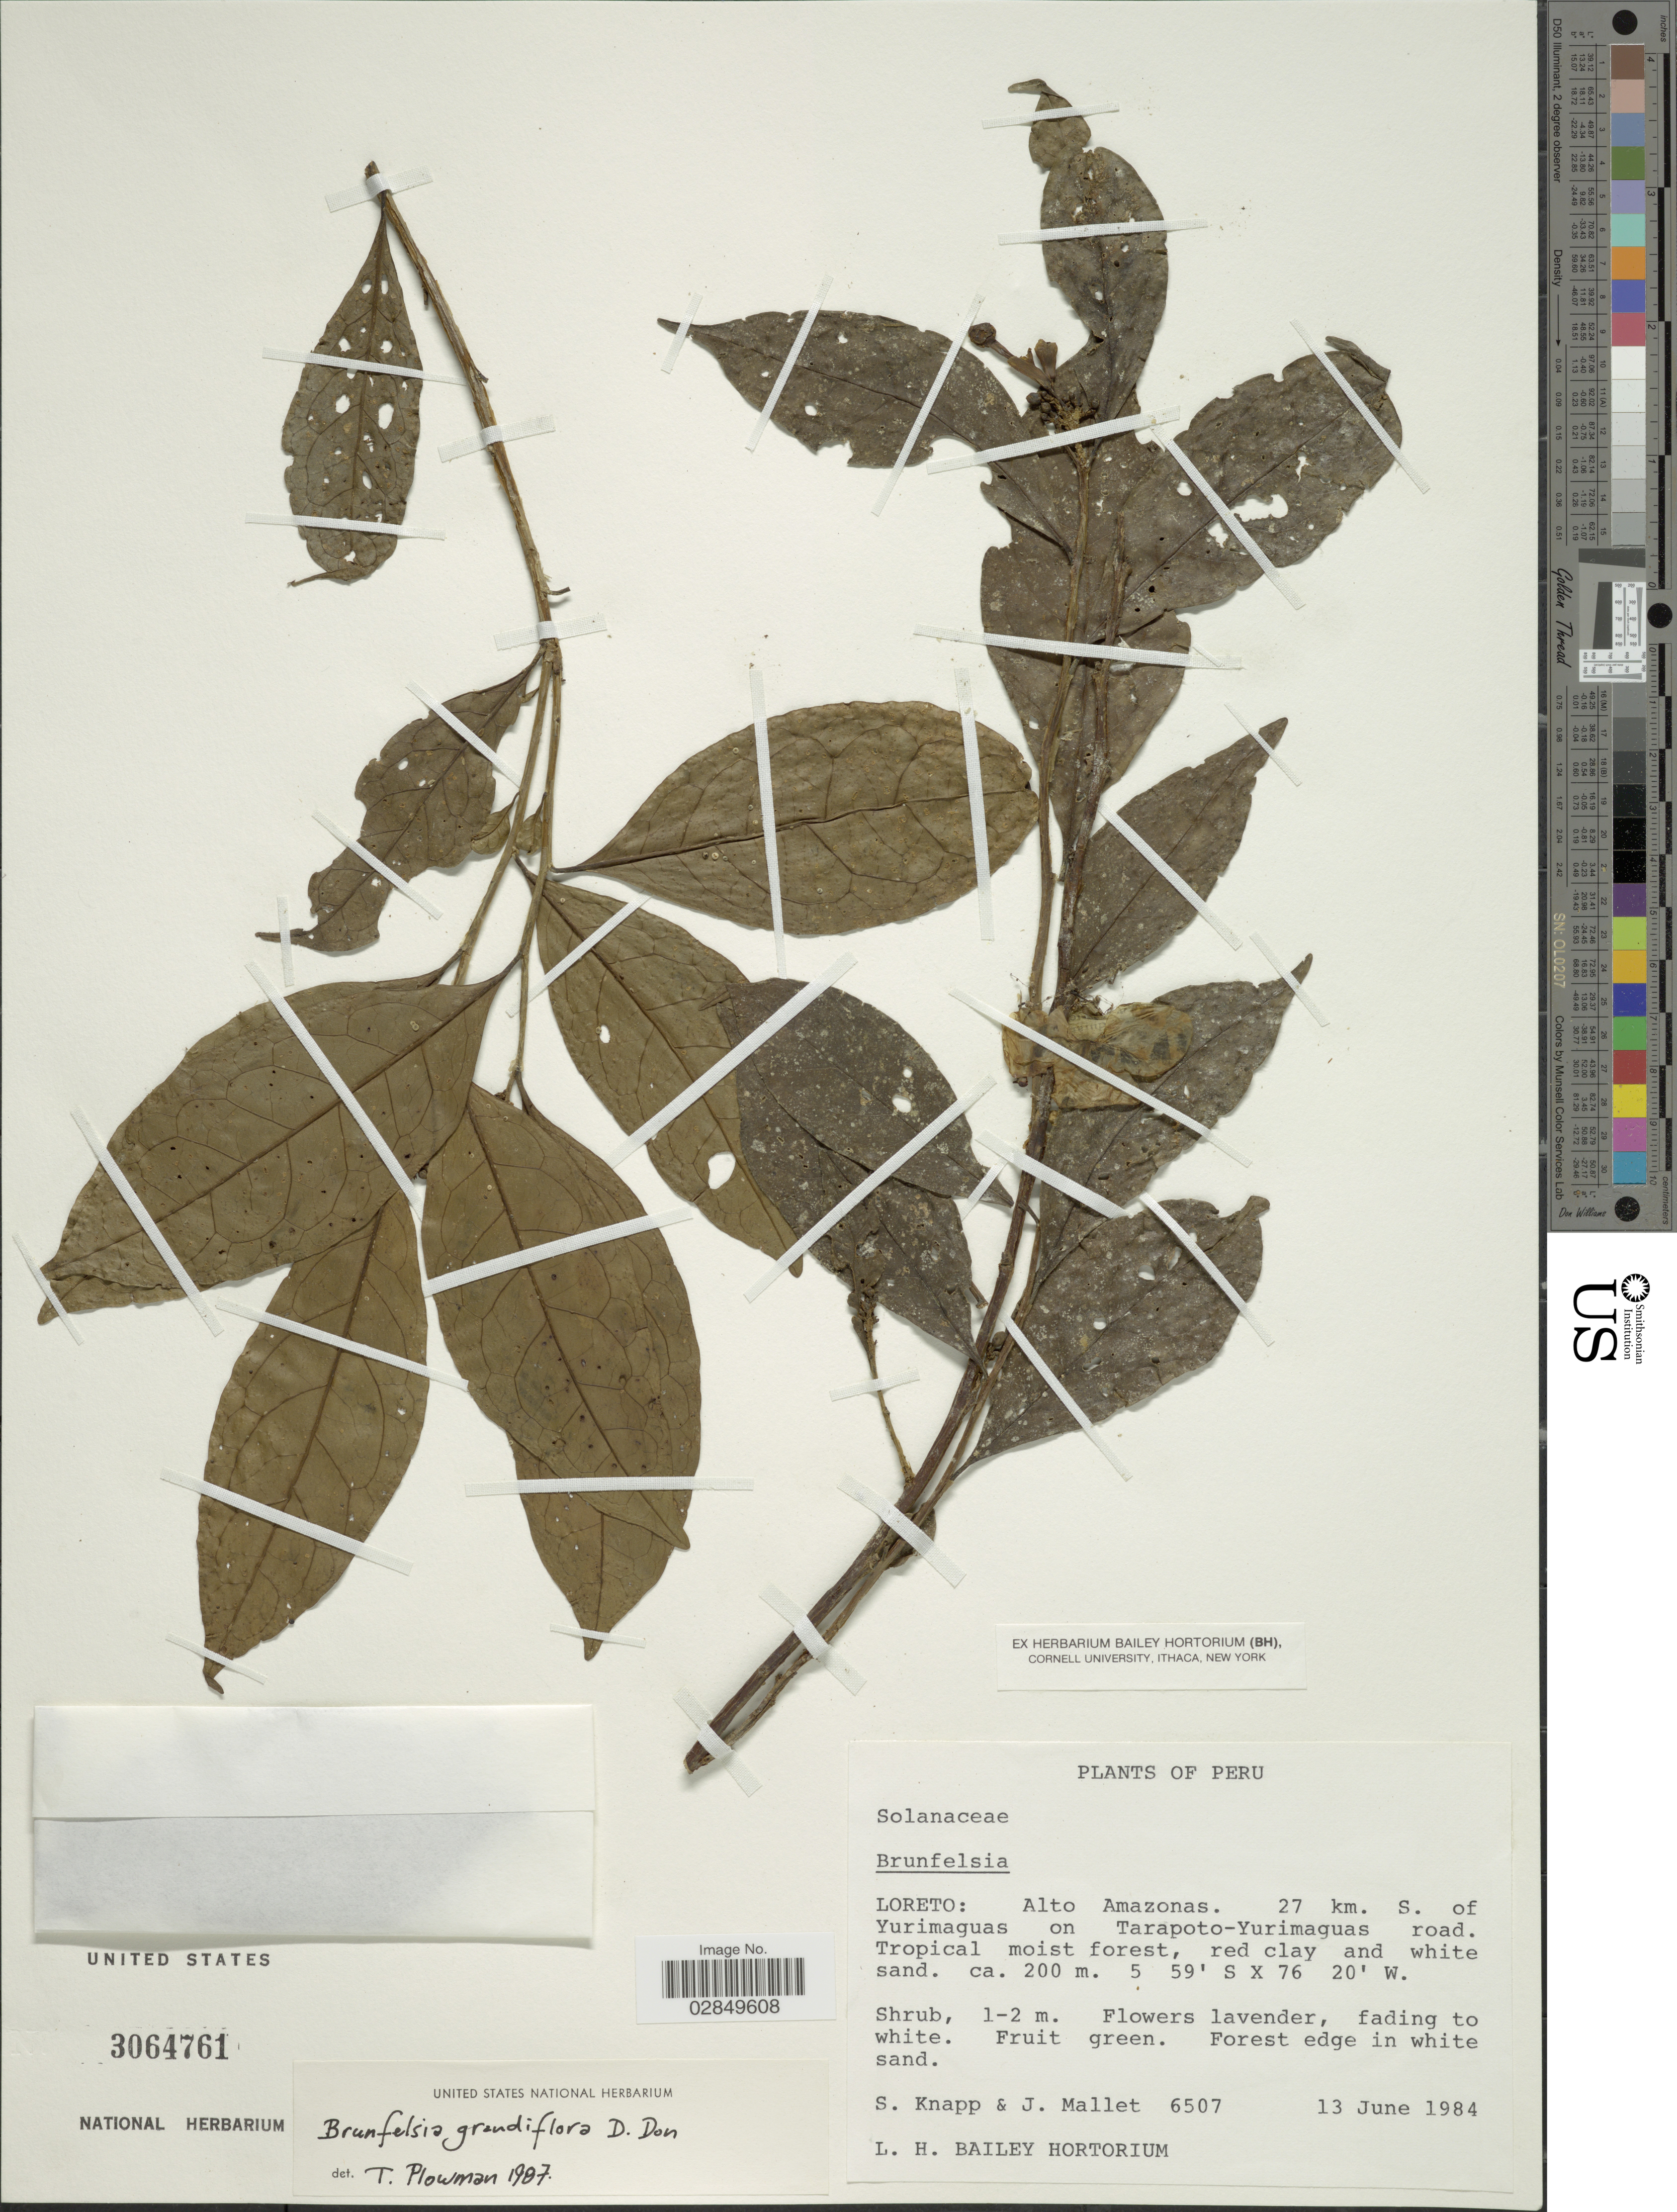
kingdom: Plantae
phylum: Tracheophyta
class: Magnoliopsida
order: Solanales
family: Solanaceae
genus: Brunfelsia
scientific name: Brunfelsia grandiflora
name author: D. Don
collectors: S. Knapp & J. Mallet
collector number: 6507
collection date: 1984-06-13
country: Peru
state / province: Loreto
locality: Alto Amazonas, 27 km. S. of Yurimaguas on Tarapoto-Yurimaguas road.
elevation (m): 200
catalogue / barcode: US 3064761